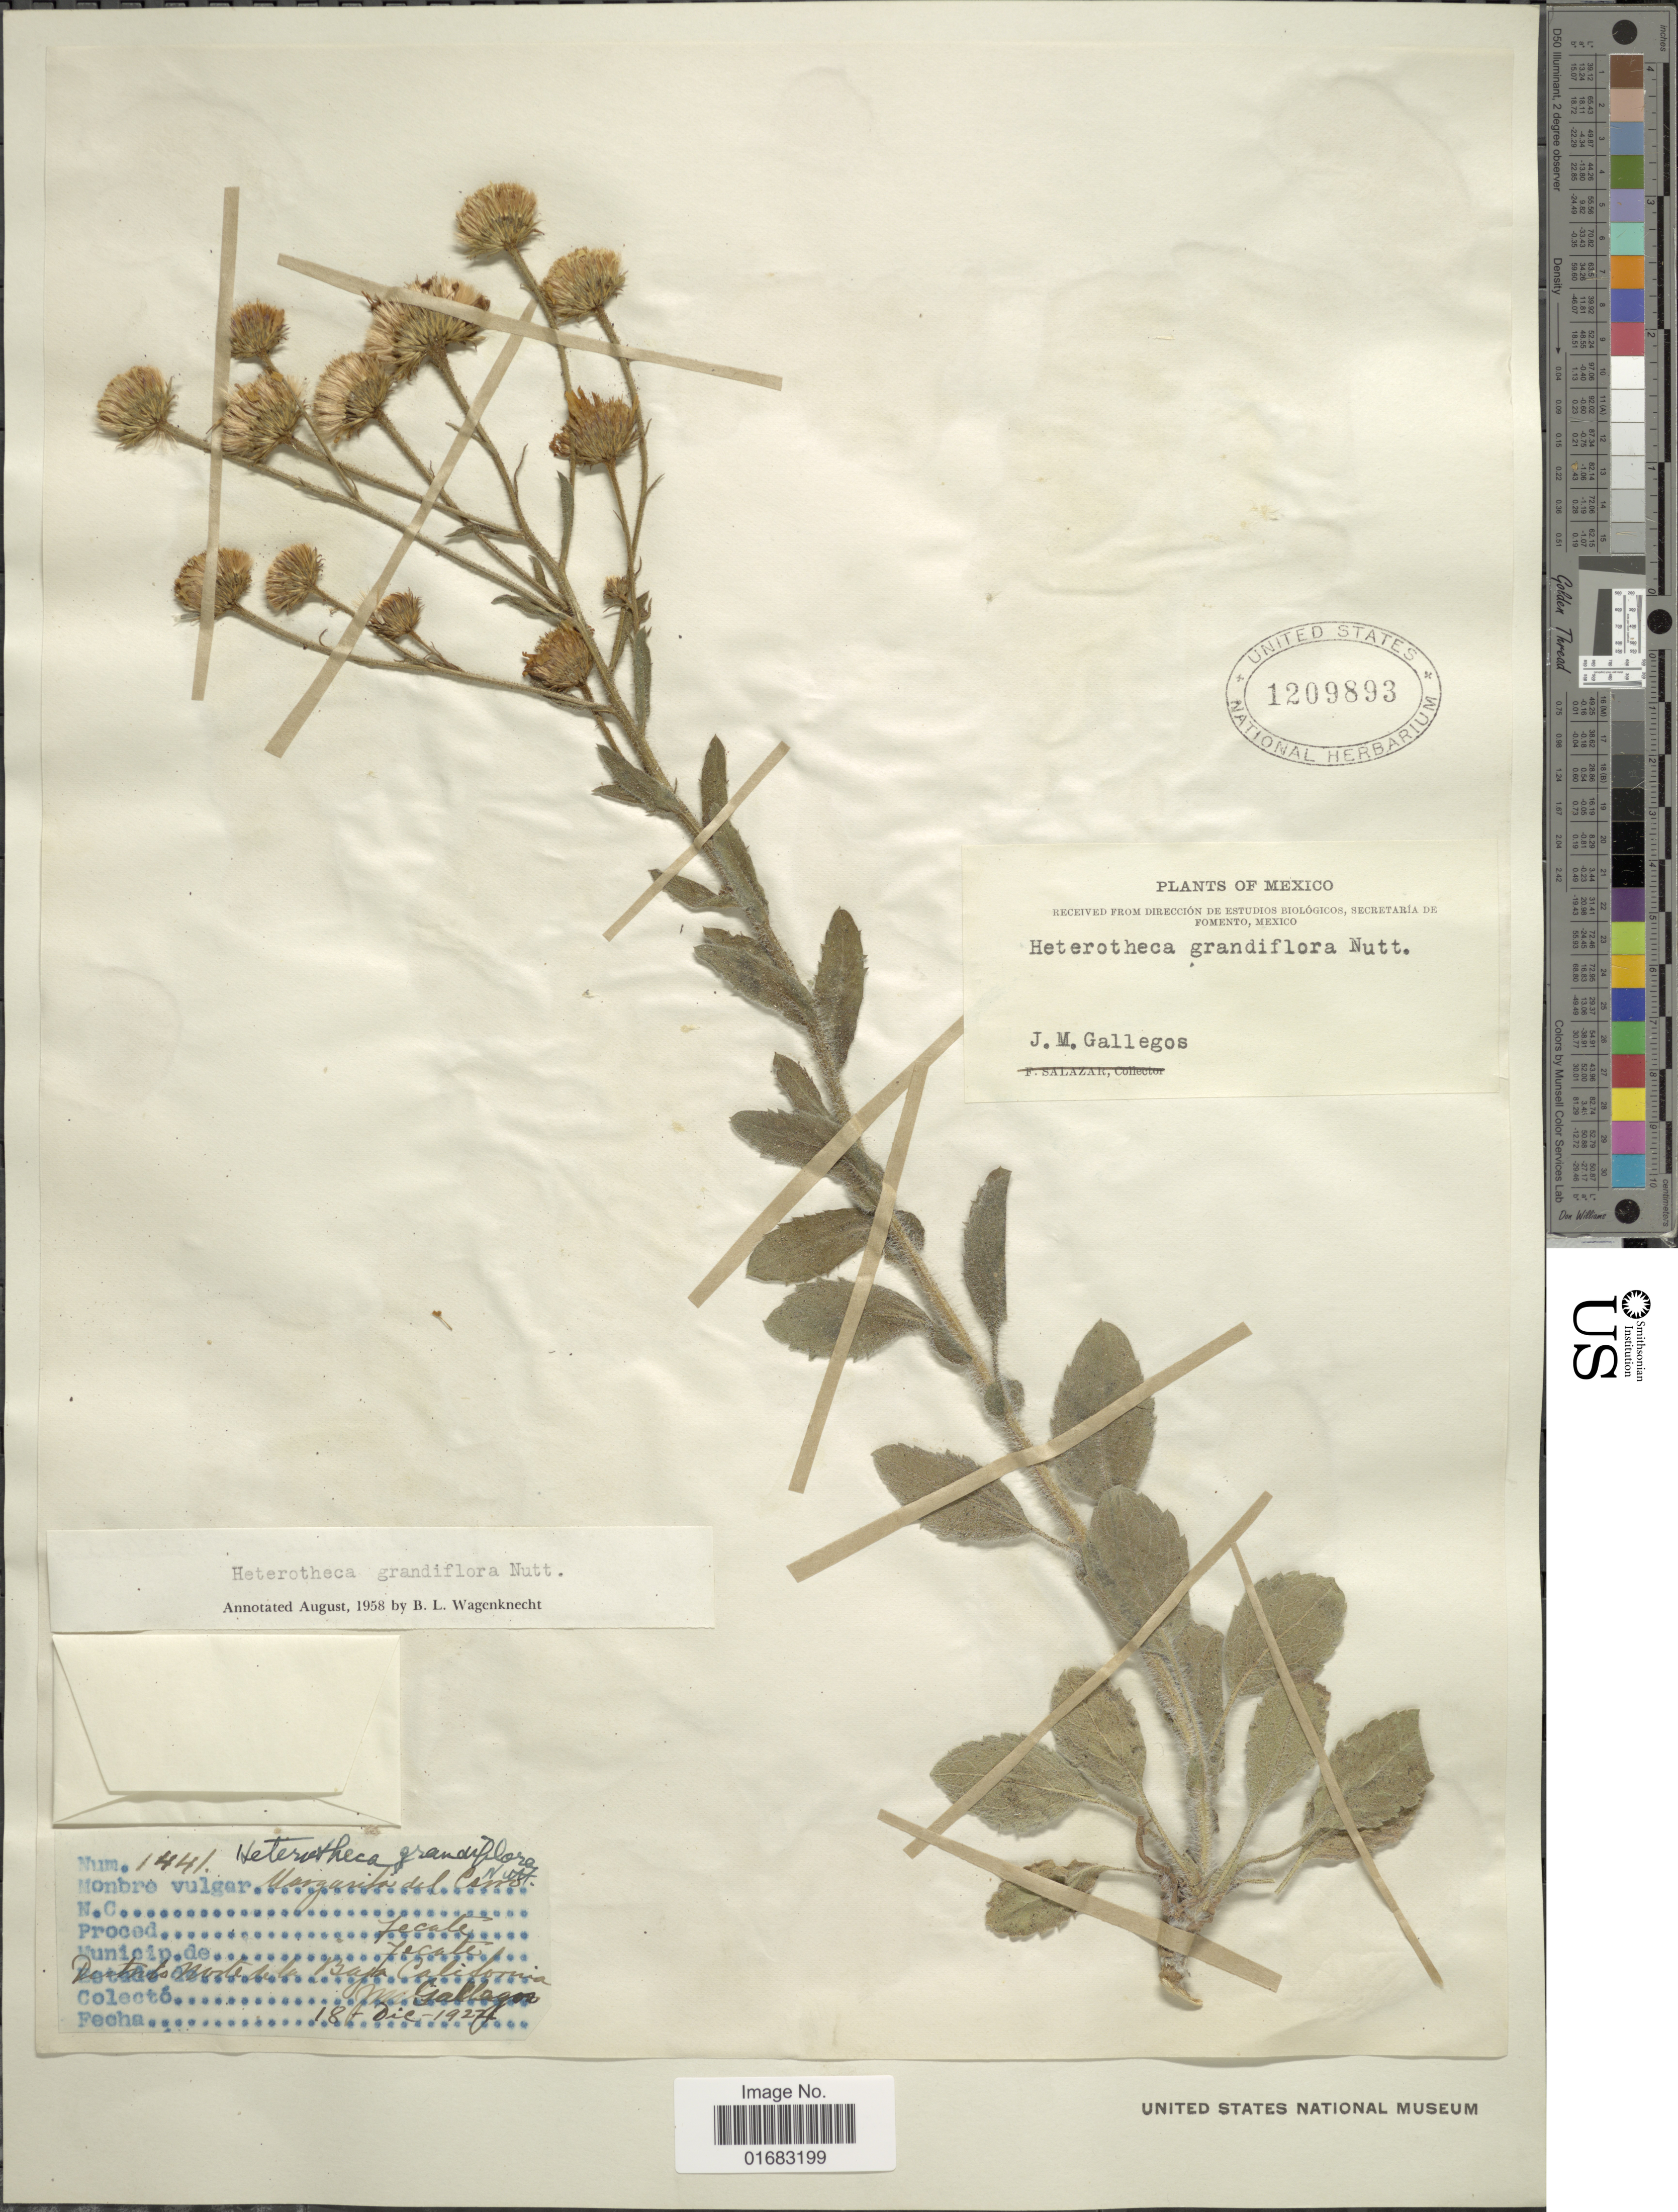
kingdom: Plantae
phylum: Tracheophyta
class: Magnoliopsida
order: Asterales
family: Asteraceae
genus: Heterotheca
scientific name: Heterotheca grandiflora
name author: Nutt.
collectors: J. Gallegos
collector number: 1441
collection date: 1922-12-18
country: Mexico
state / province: Baja California Norte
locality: Mexico. Municip. de Tecate. Distrito Norte de la Baja California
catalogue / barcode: US 1209893